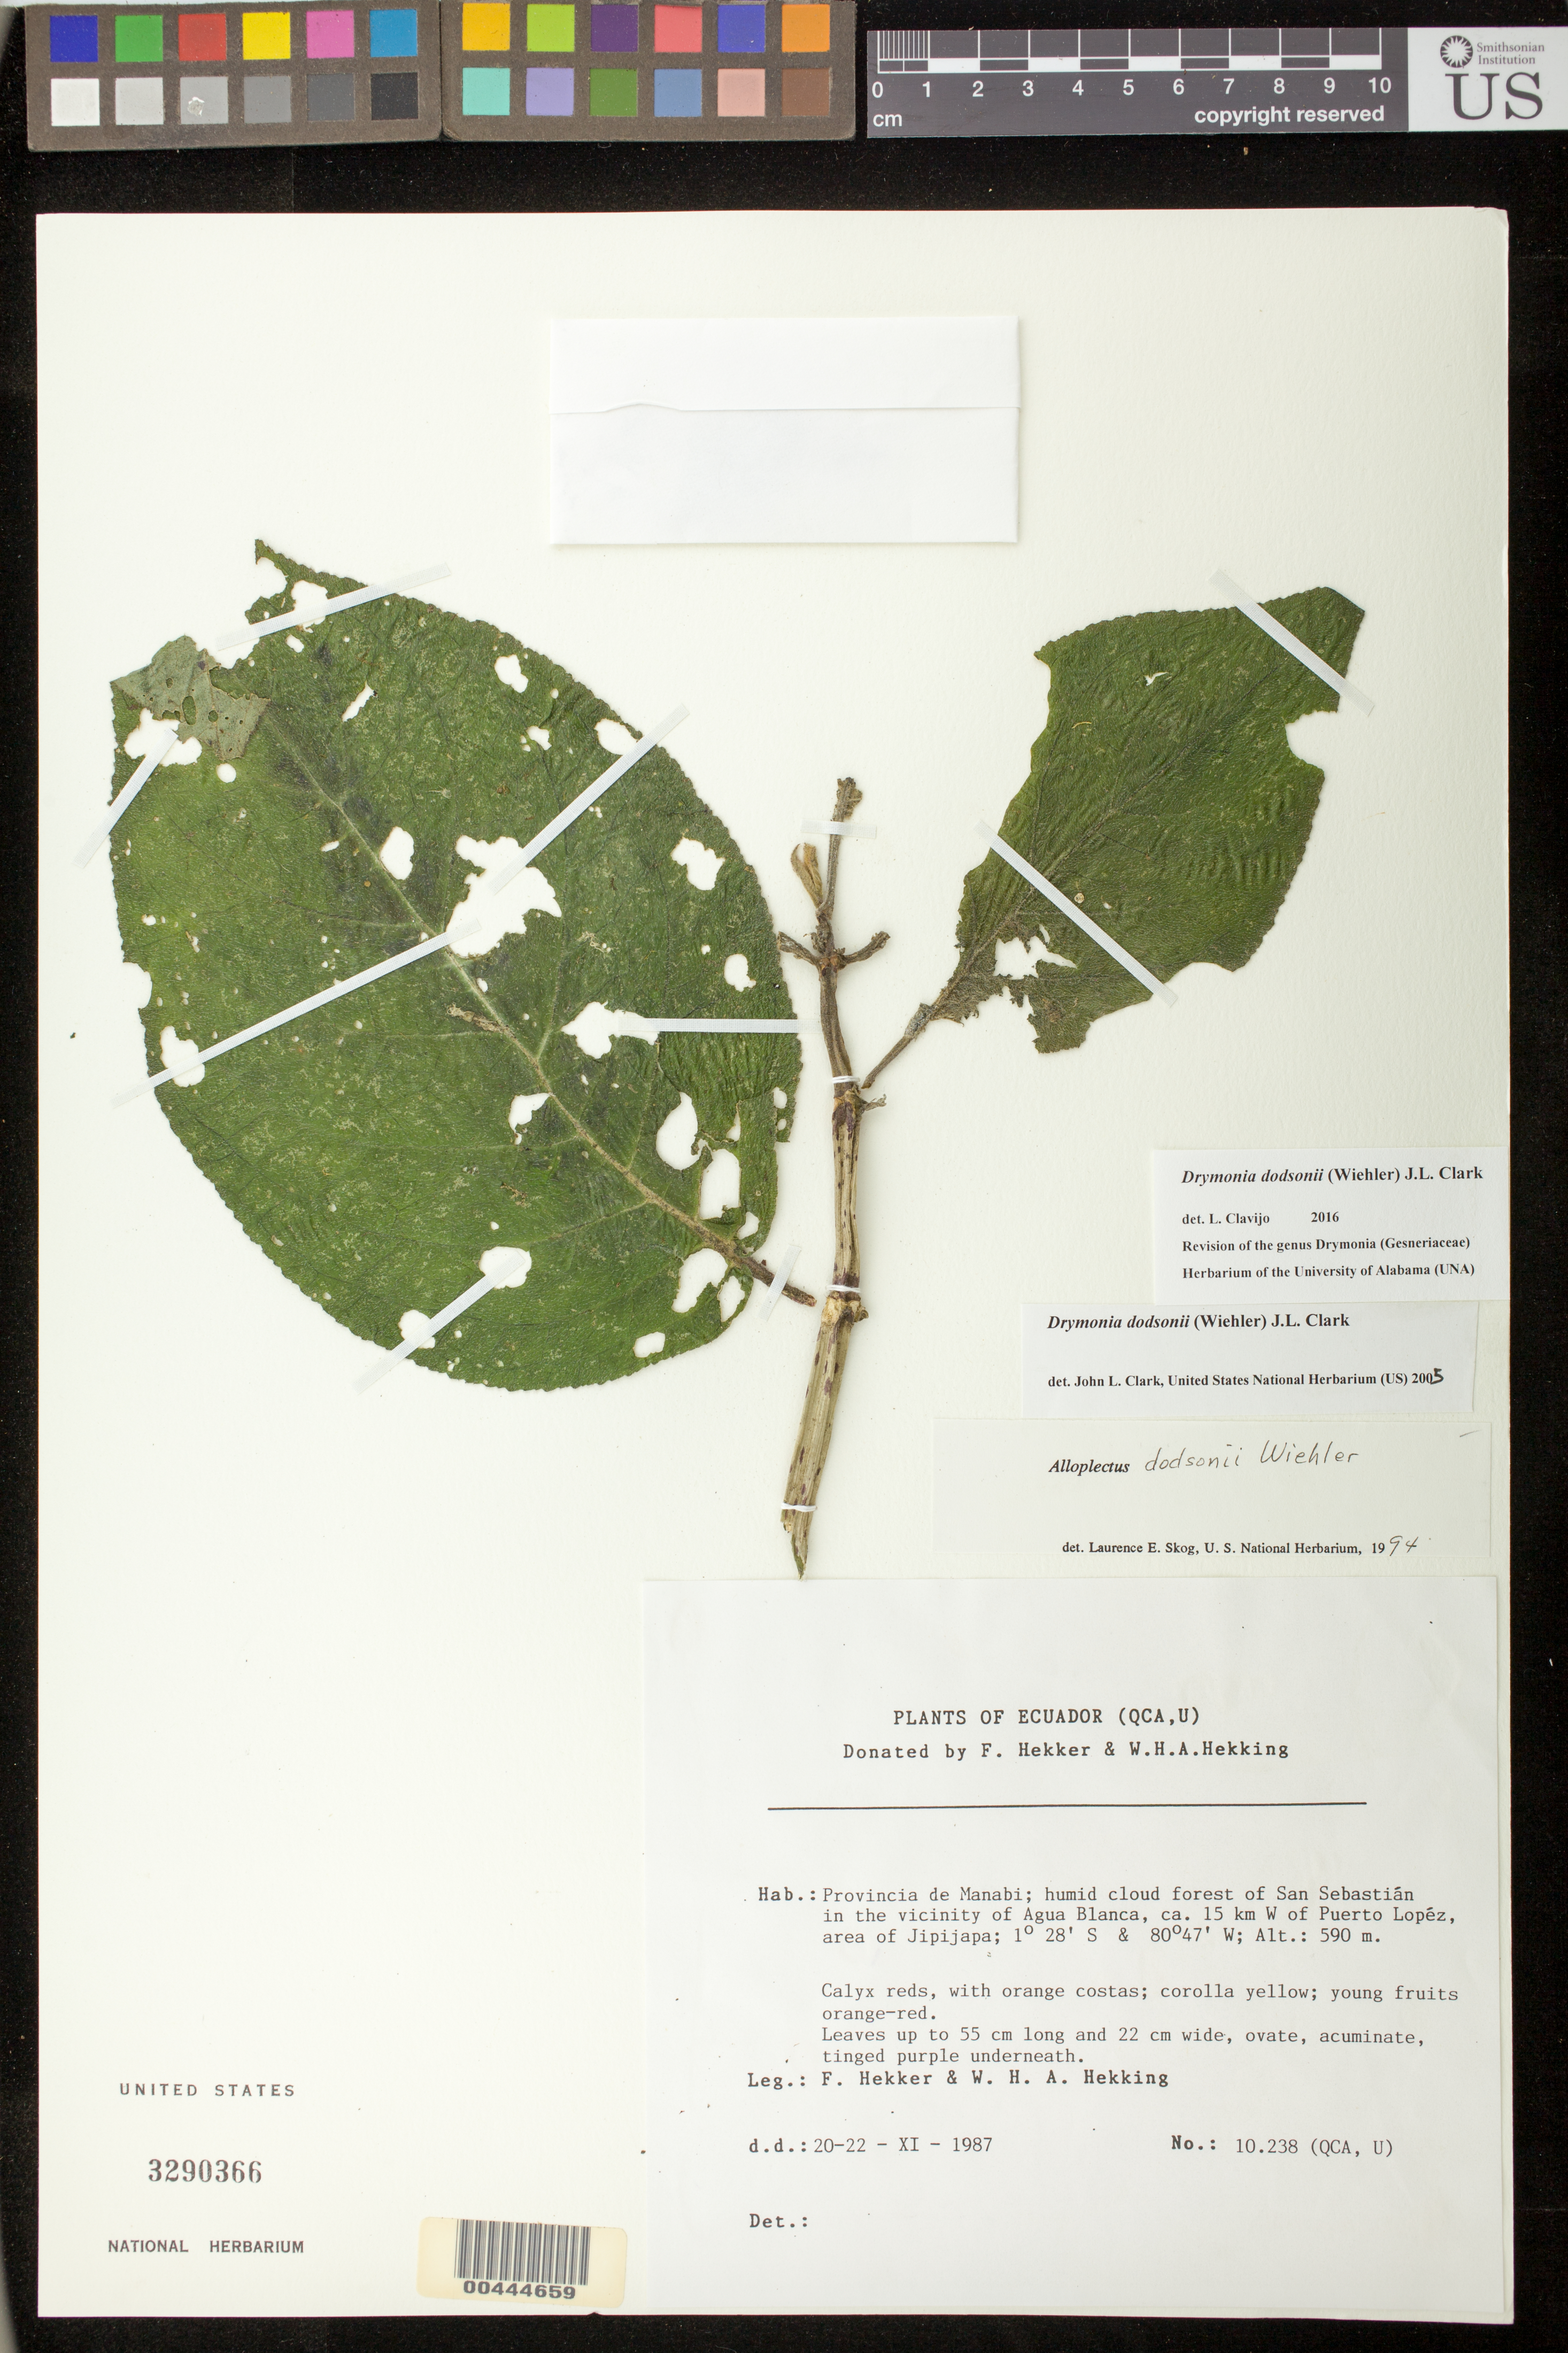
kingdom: Plantae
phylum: Tracheophyta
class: Magnoliopsida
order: Lamiales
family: Gesneriaceae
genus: Drymonia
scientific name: Drymonia dodsonii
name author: (Wiehler) J.L. Clark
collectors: F. Hekker & W. Kekking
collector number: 10238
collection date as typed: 20-22 Nov 1987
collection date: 1987-11-20/1987-11-22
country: Ecuador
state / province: Manabí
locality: San Sebastián in the vicinity of Agua Blanca, ca. 15 km W of Puerto Lopéz, area of Jipijapa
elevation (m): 590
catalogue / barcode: US 3290366